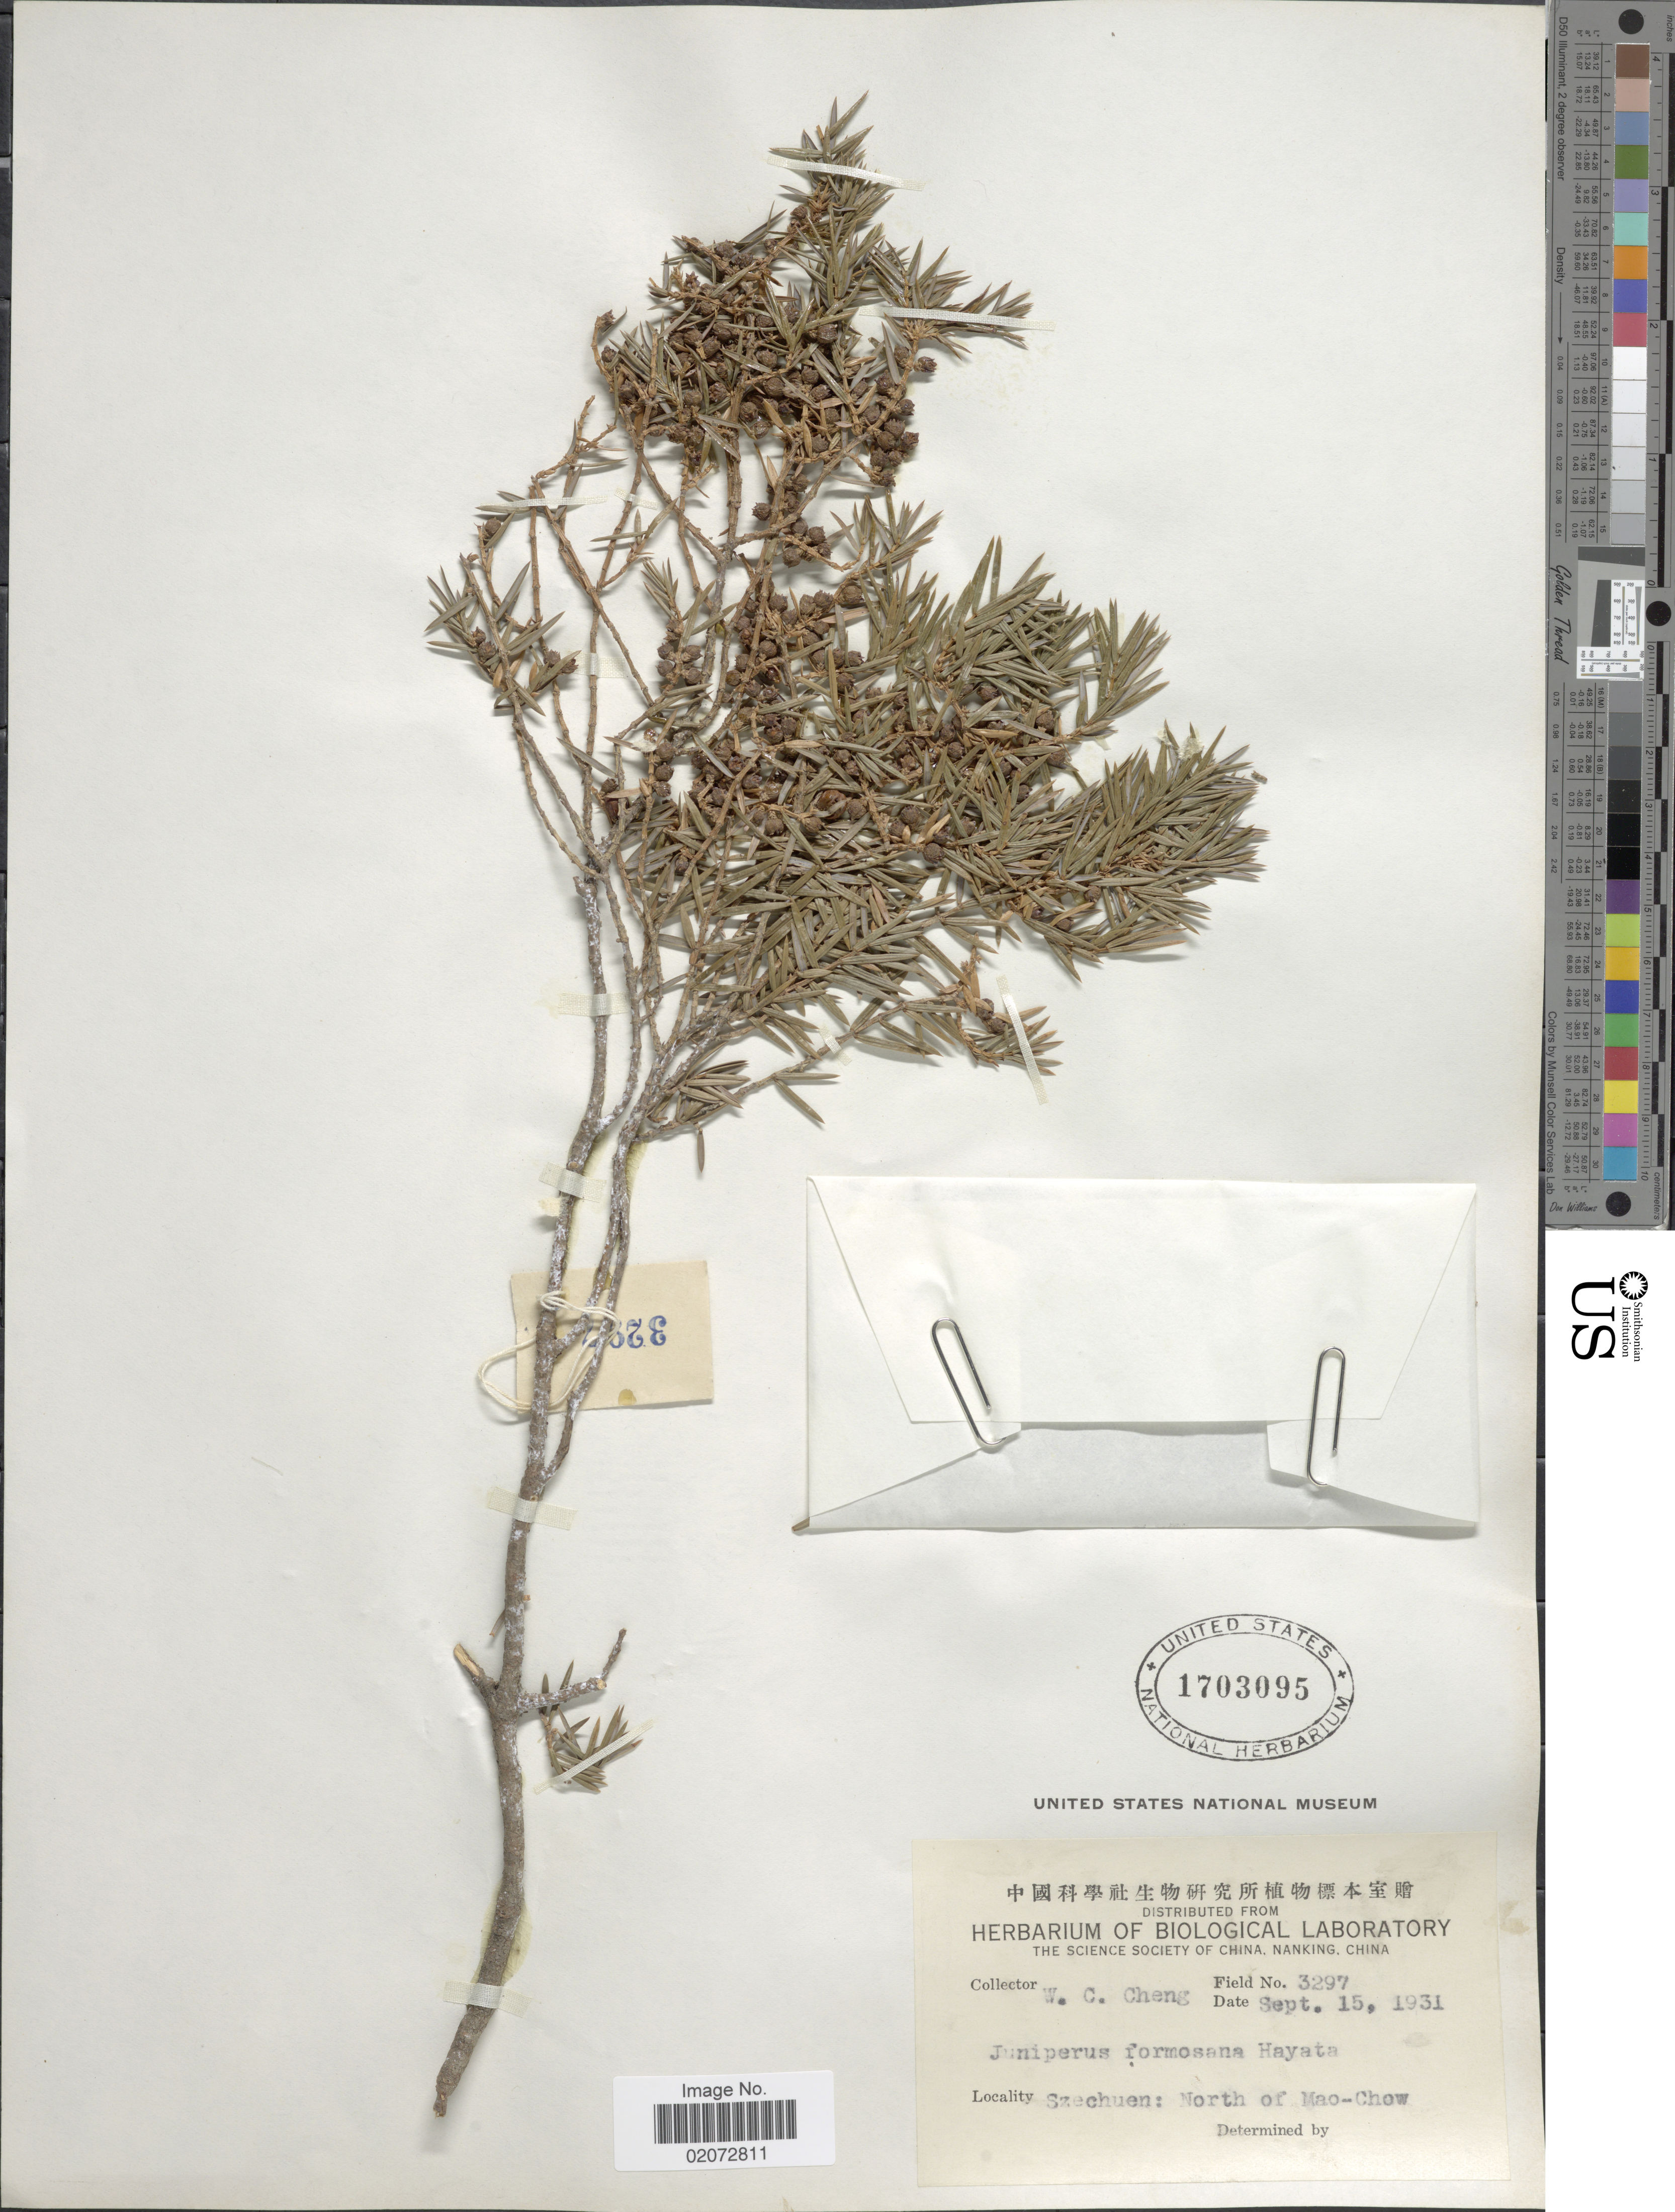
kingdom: Plantae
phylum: Tracheophyta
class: Pinopsida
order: Pinales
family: Cupressaceae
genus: Juniperus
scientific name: Juniperus formosana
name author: Hayata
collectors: W. C. Cheng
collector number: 3297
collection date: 1931-09-15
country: China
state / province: Sichuan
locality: Szechuan: North of Mao-Chow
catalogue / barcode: US 1703095